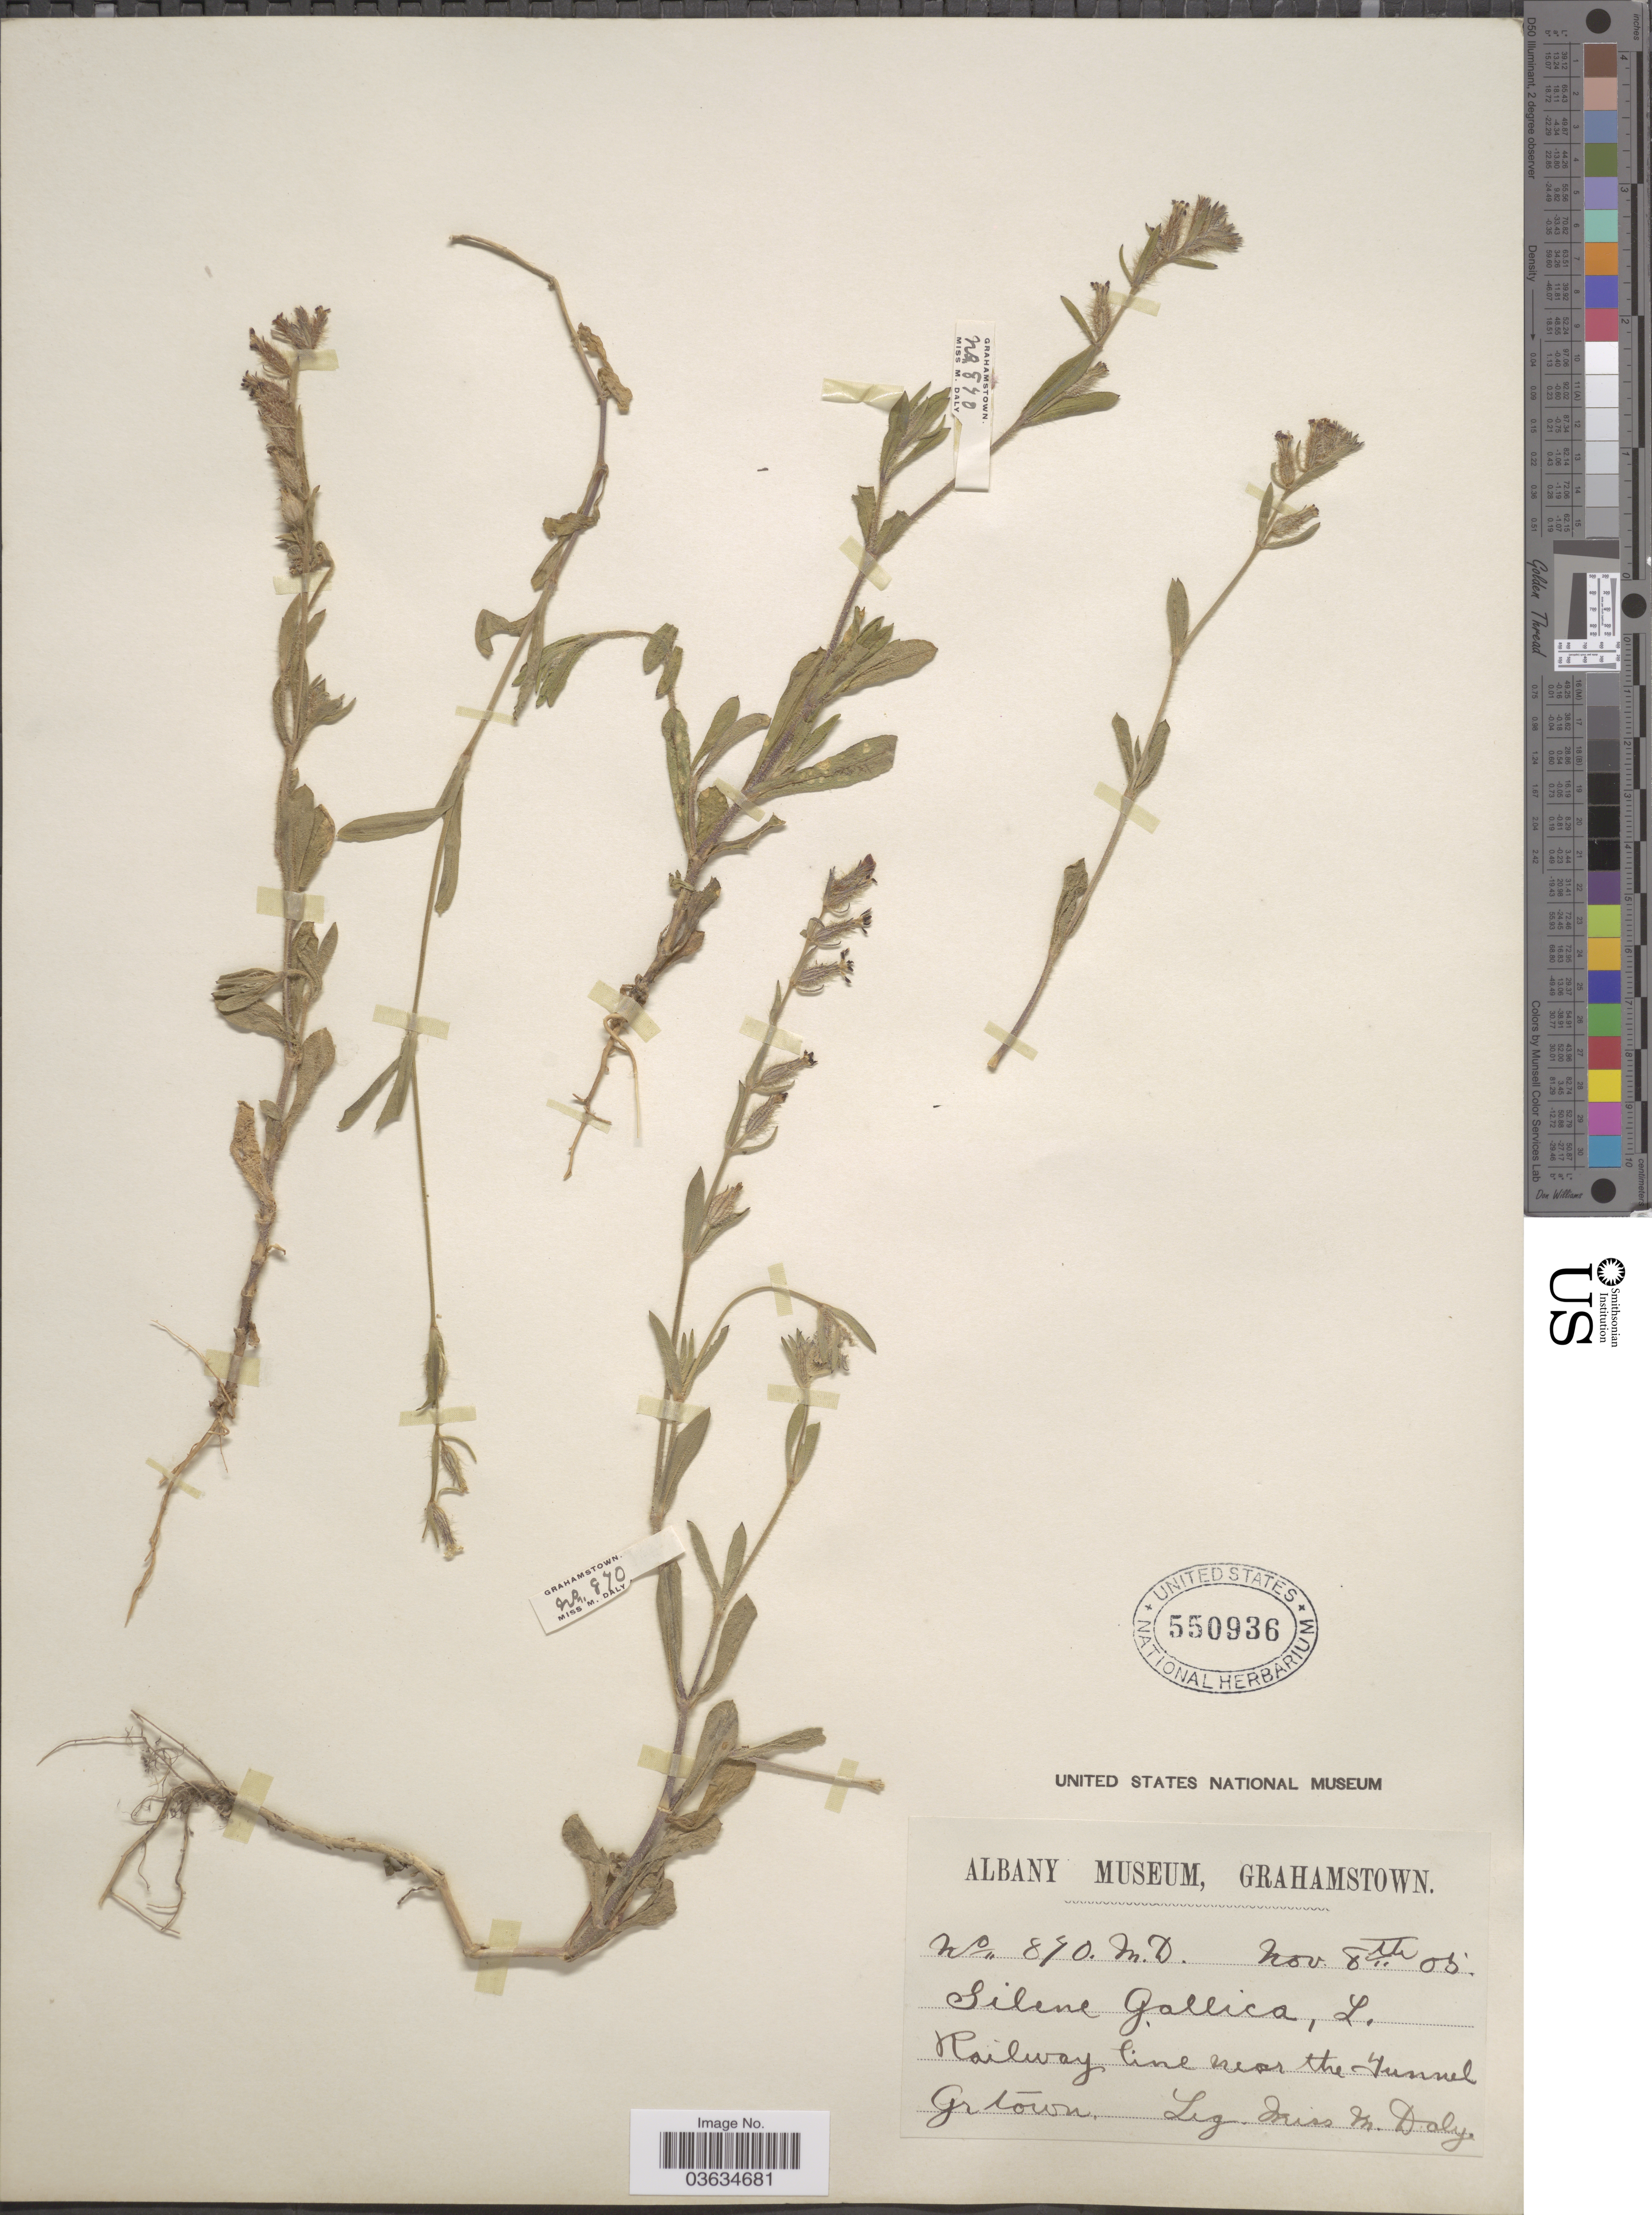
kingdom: Plantae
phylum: Tracheophyta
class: Magnoliopsida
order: Caryophyllales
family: Caryophyllaceae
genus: Silene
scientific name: Silene gallica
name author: L.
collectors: M. Daly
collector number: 870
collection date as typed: Transcribed d/m/y: 8/11/5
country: South Africa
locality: Railway line near the Tunnel Grtown.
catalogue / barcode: US 550936